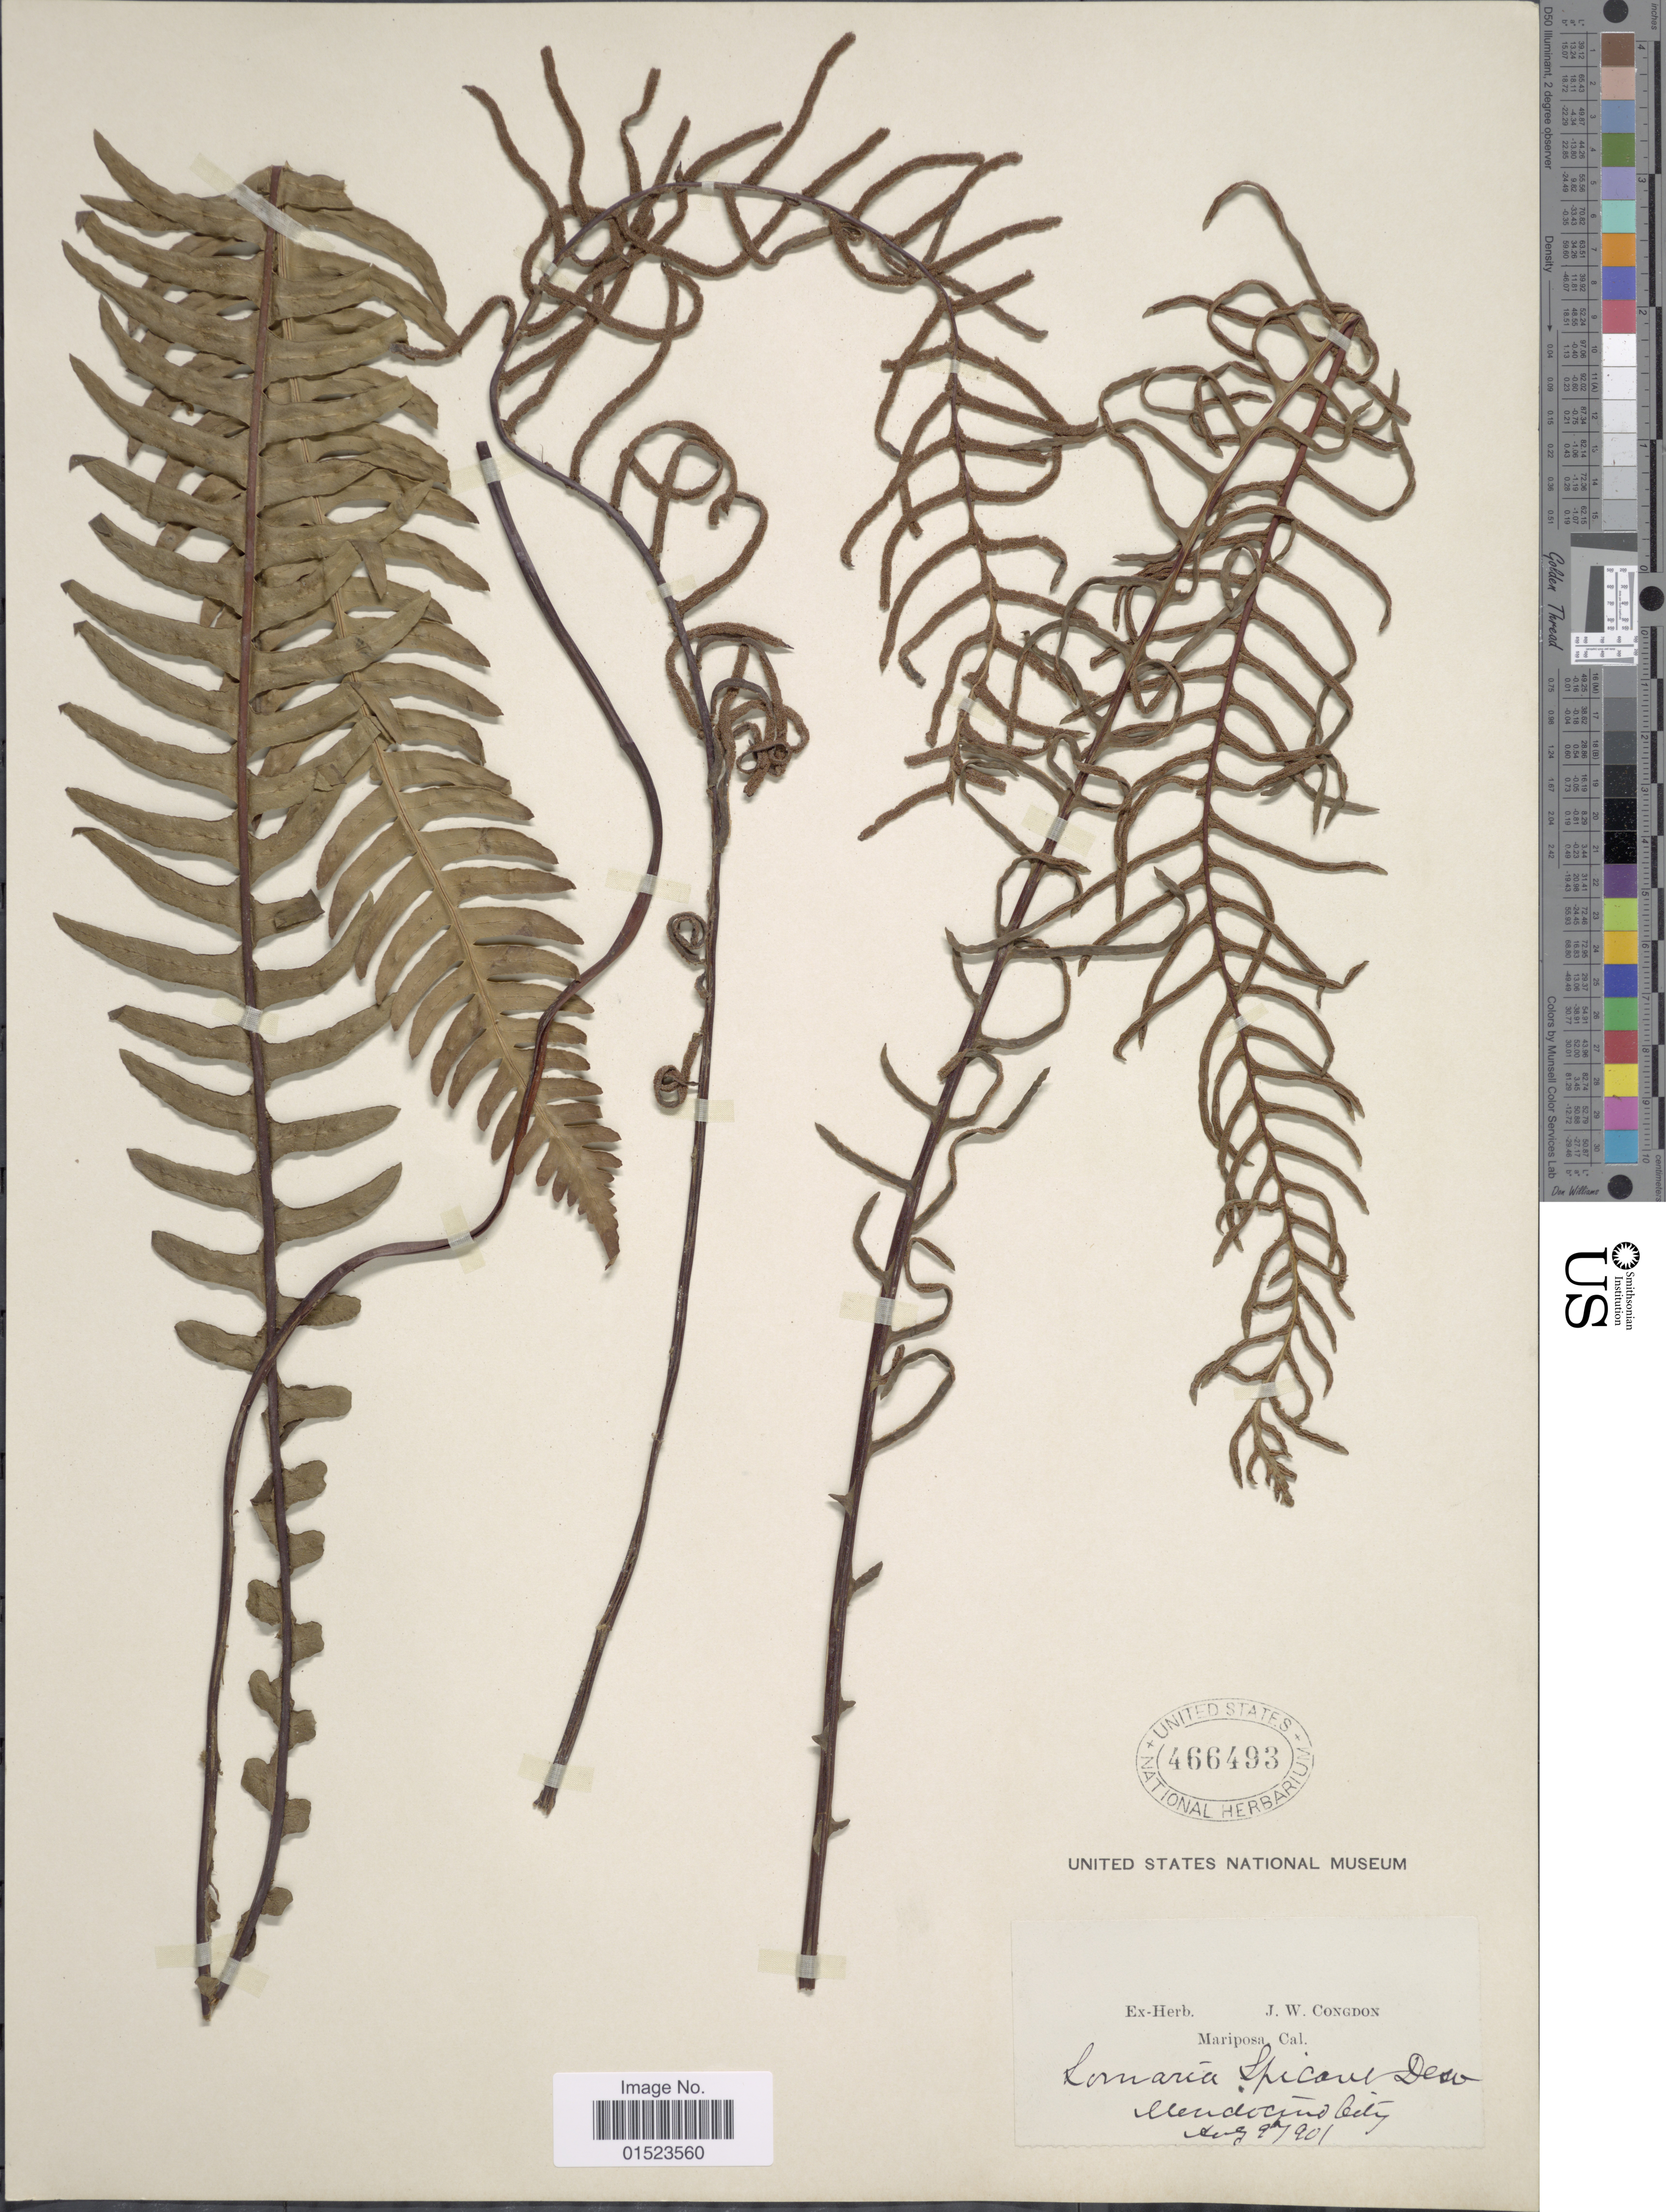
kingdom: Plantae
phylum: Tracheophyta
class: Polypodiopsida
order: Polypodiales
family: Blechnaceae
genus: Blechnum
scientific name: Blechnum spicant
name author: (L.) Sm.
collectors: ex herb. J. W. Congdon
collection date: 1901-08-09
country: United States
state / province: California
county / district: Mendocino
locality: Mariposa Cal., Mendocino City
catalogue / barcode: US 466493